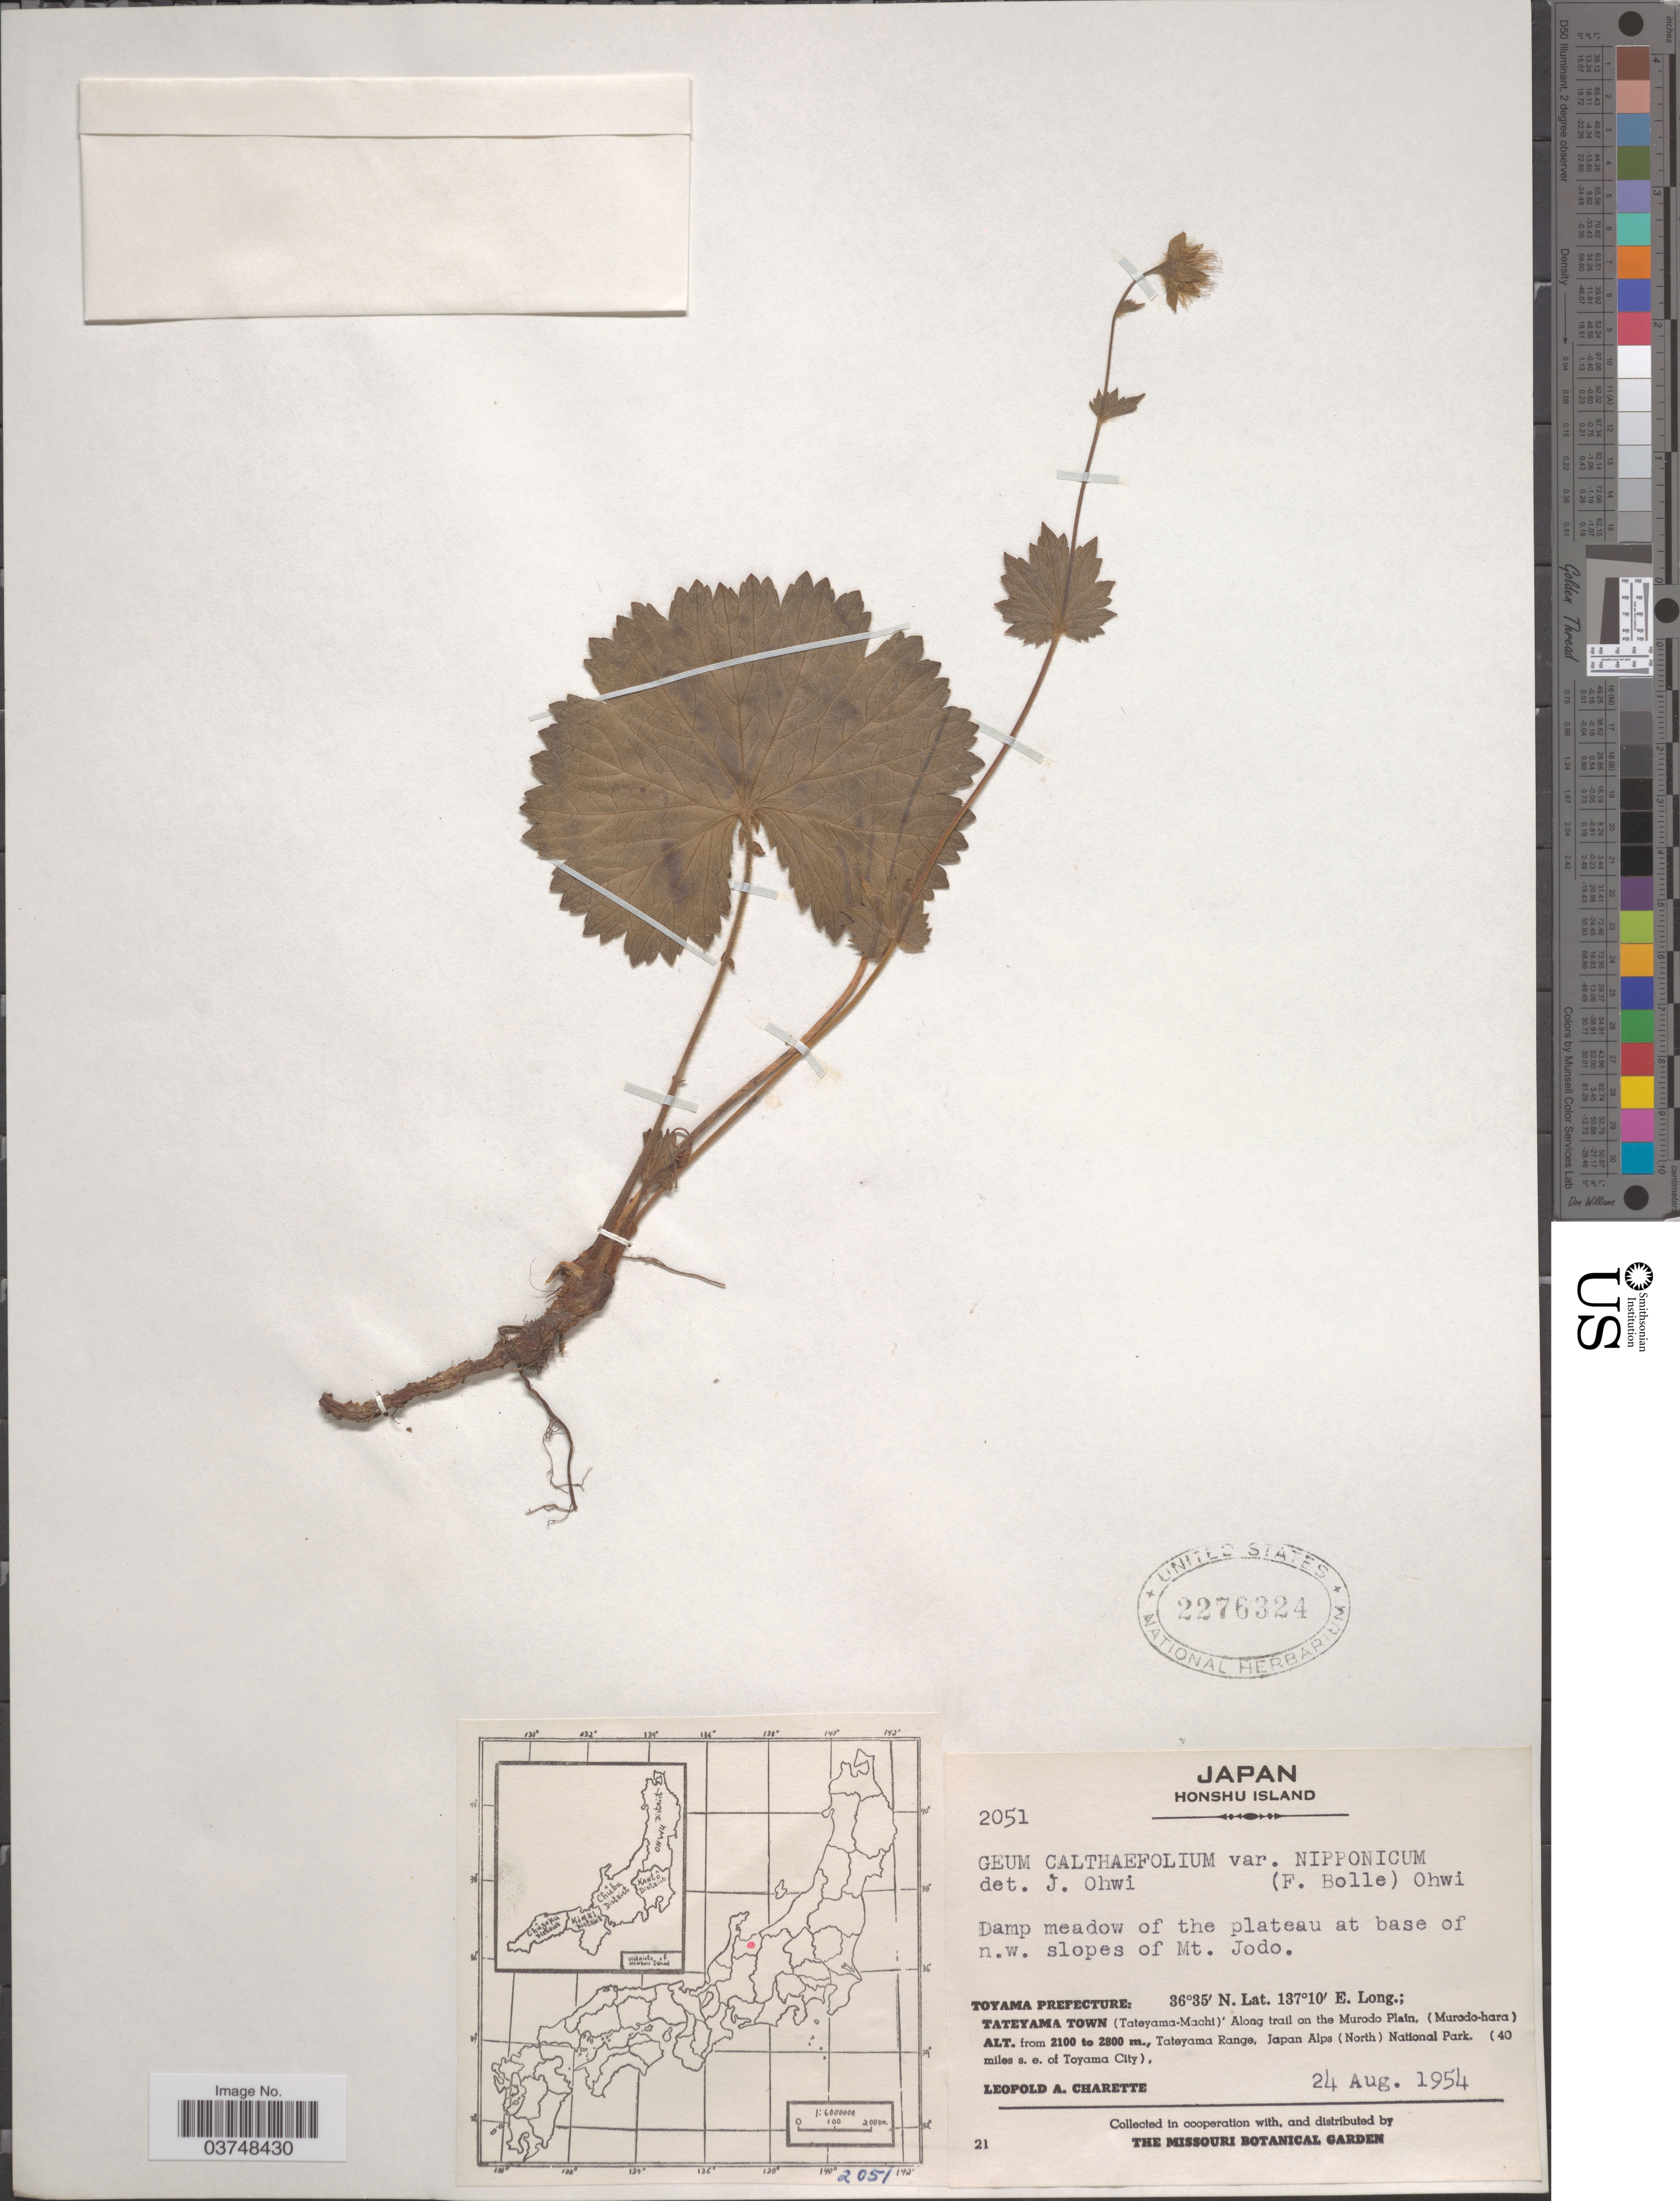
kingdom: Plantae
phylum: Tracheophyta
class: Magnoliopsida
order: Rosales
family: Rosaceae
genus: Geum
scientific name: Geum calthifolium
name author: Menzies ex Sm.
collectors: L. A. Charette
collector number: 2051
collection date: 1954-08-24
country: Japan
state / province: Toyama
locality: Honshu Island. At base of n.w. slopes of Mt. Jodo. Toyama Prefecture: Tateyama Town (Tateyama-Machi)' Along trail on the Murodo Plain, (Murodo-hara). Tateyama Range, Japan Alps (North) National Park. (40 miles s.e. of Toyama City).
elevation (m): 2100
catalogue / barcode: US 2276324